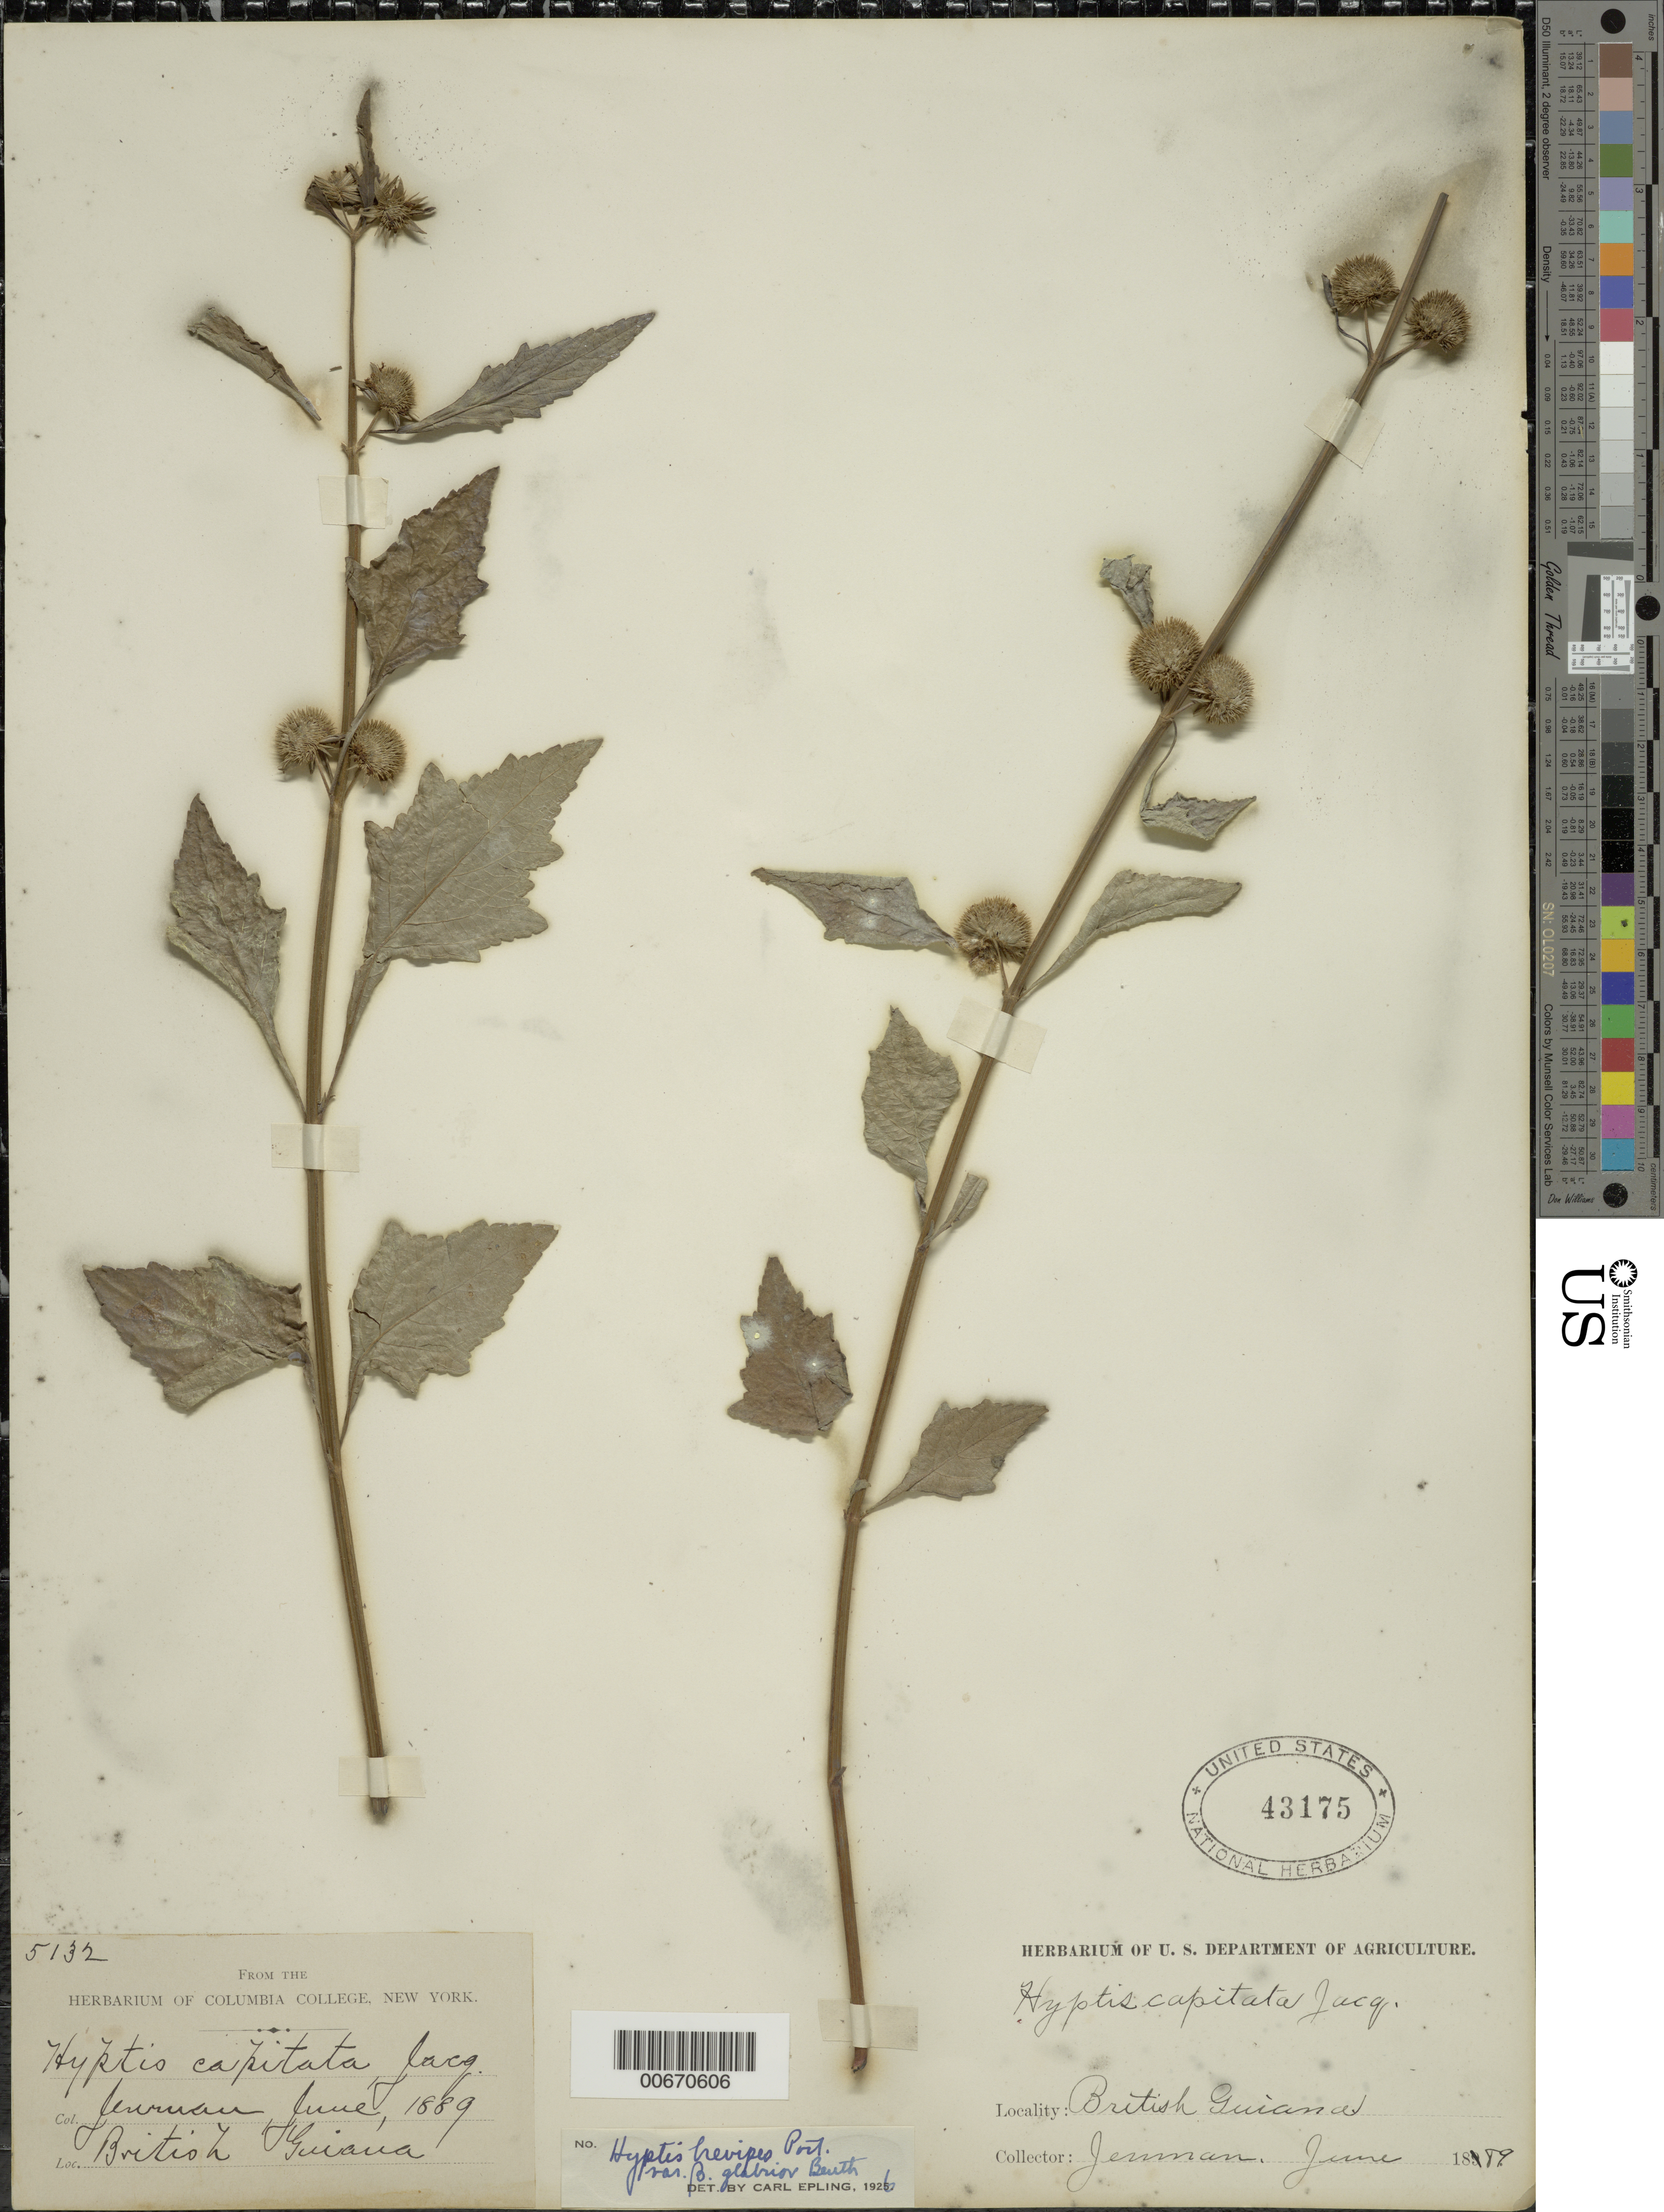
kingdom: Plantae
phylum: Tracheophyta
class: Magnoliopsida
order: Lamiales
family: Lamiaceae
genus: Hyptis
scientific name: Hyptis brevipes var. glabrior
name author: Benth.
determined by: Epling, C. C.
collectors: G. S. Jenman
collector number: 5132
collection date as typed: June 1889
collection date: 1889-06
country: Guyana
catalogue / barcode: US 43175